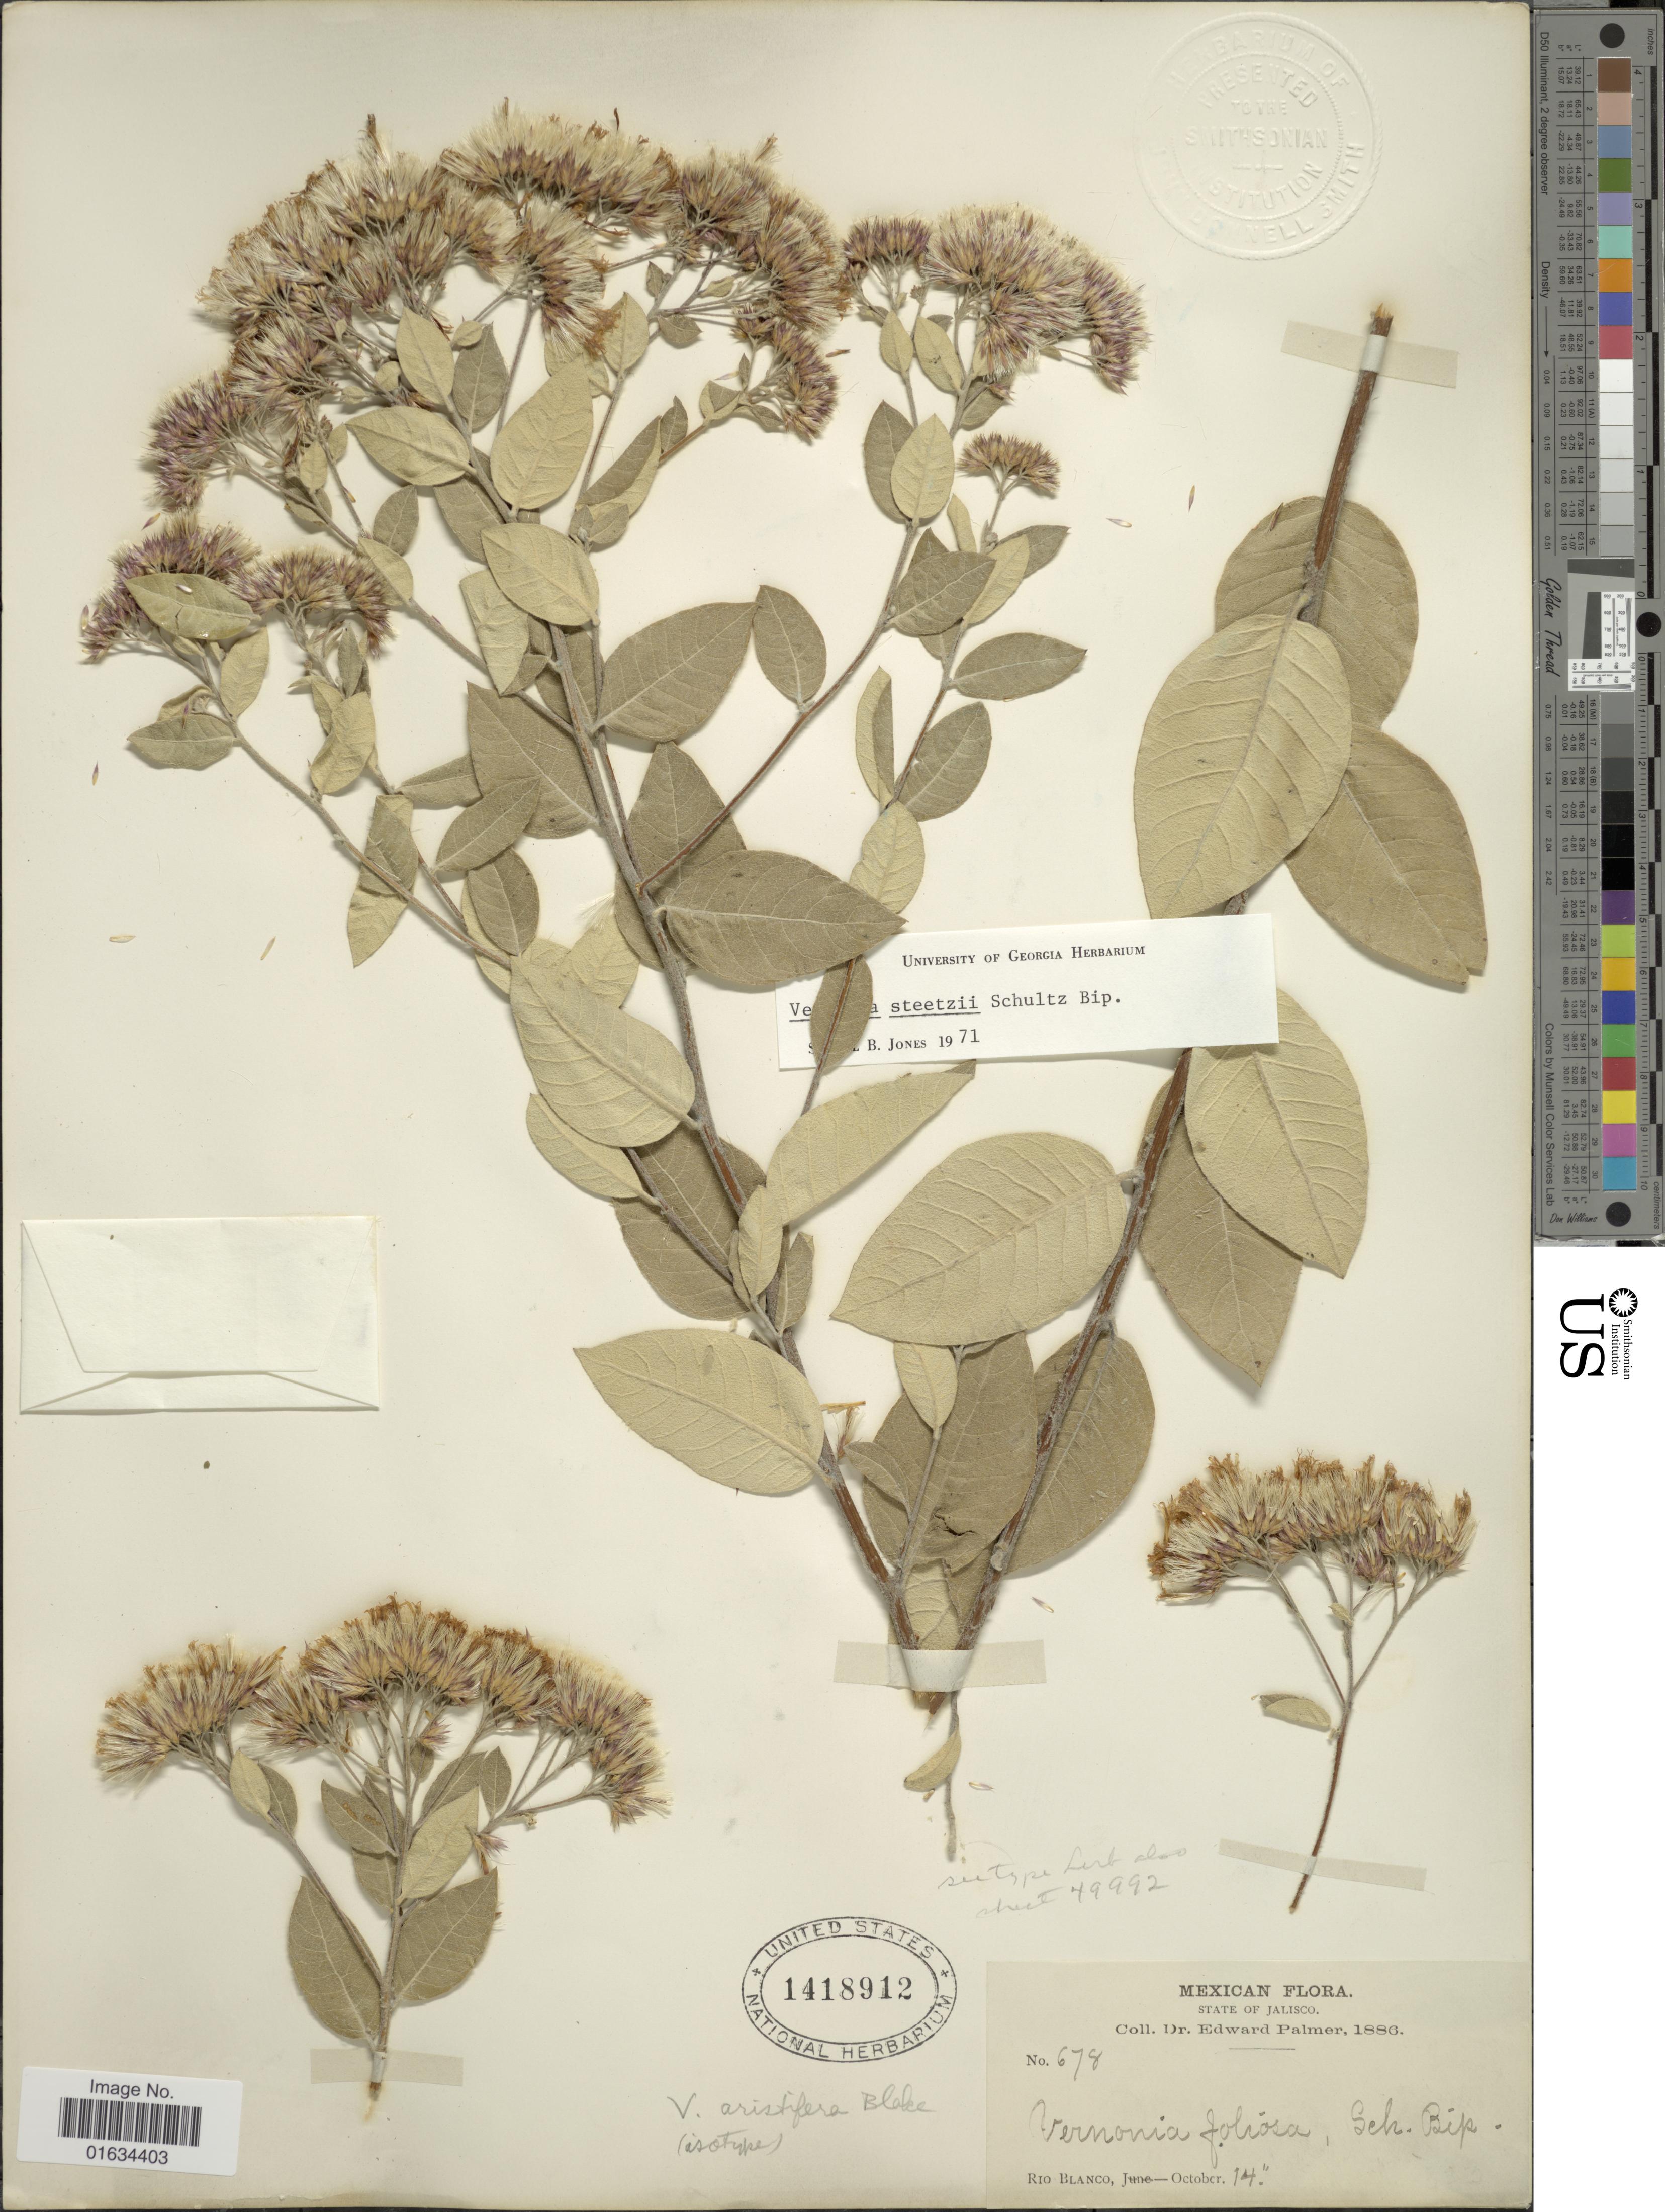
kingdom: Plantae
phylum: Tracheophyta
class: Magnoliopsida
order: Asterales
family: Asteraceae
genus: Critoniopsis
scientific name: Critoniopsis foliosa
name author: (Benth.) H. Rob.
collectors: E. Palmer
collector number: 678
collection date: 1886-10-14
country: Mexico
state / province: Jalisco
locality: Rio Blanco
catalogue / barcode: US 1418912